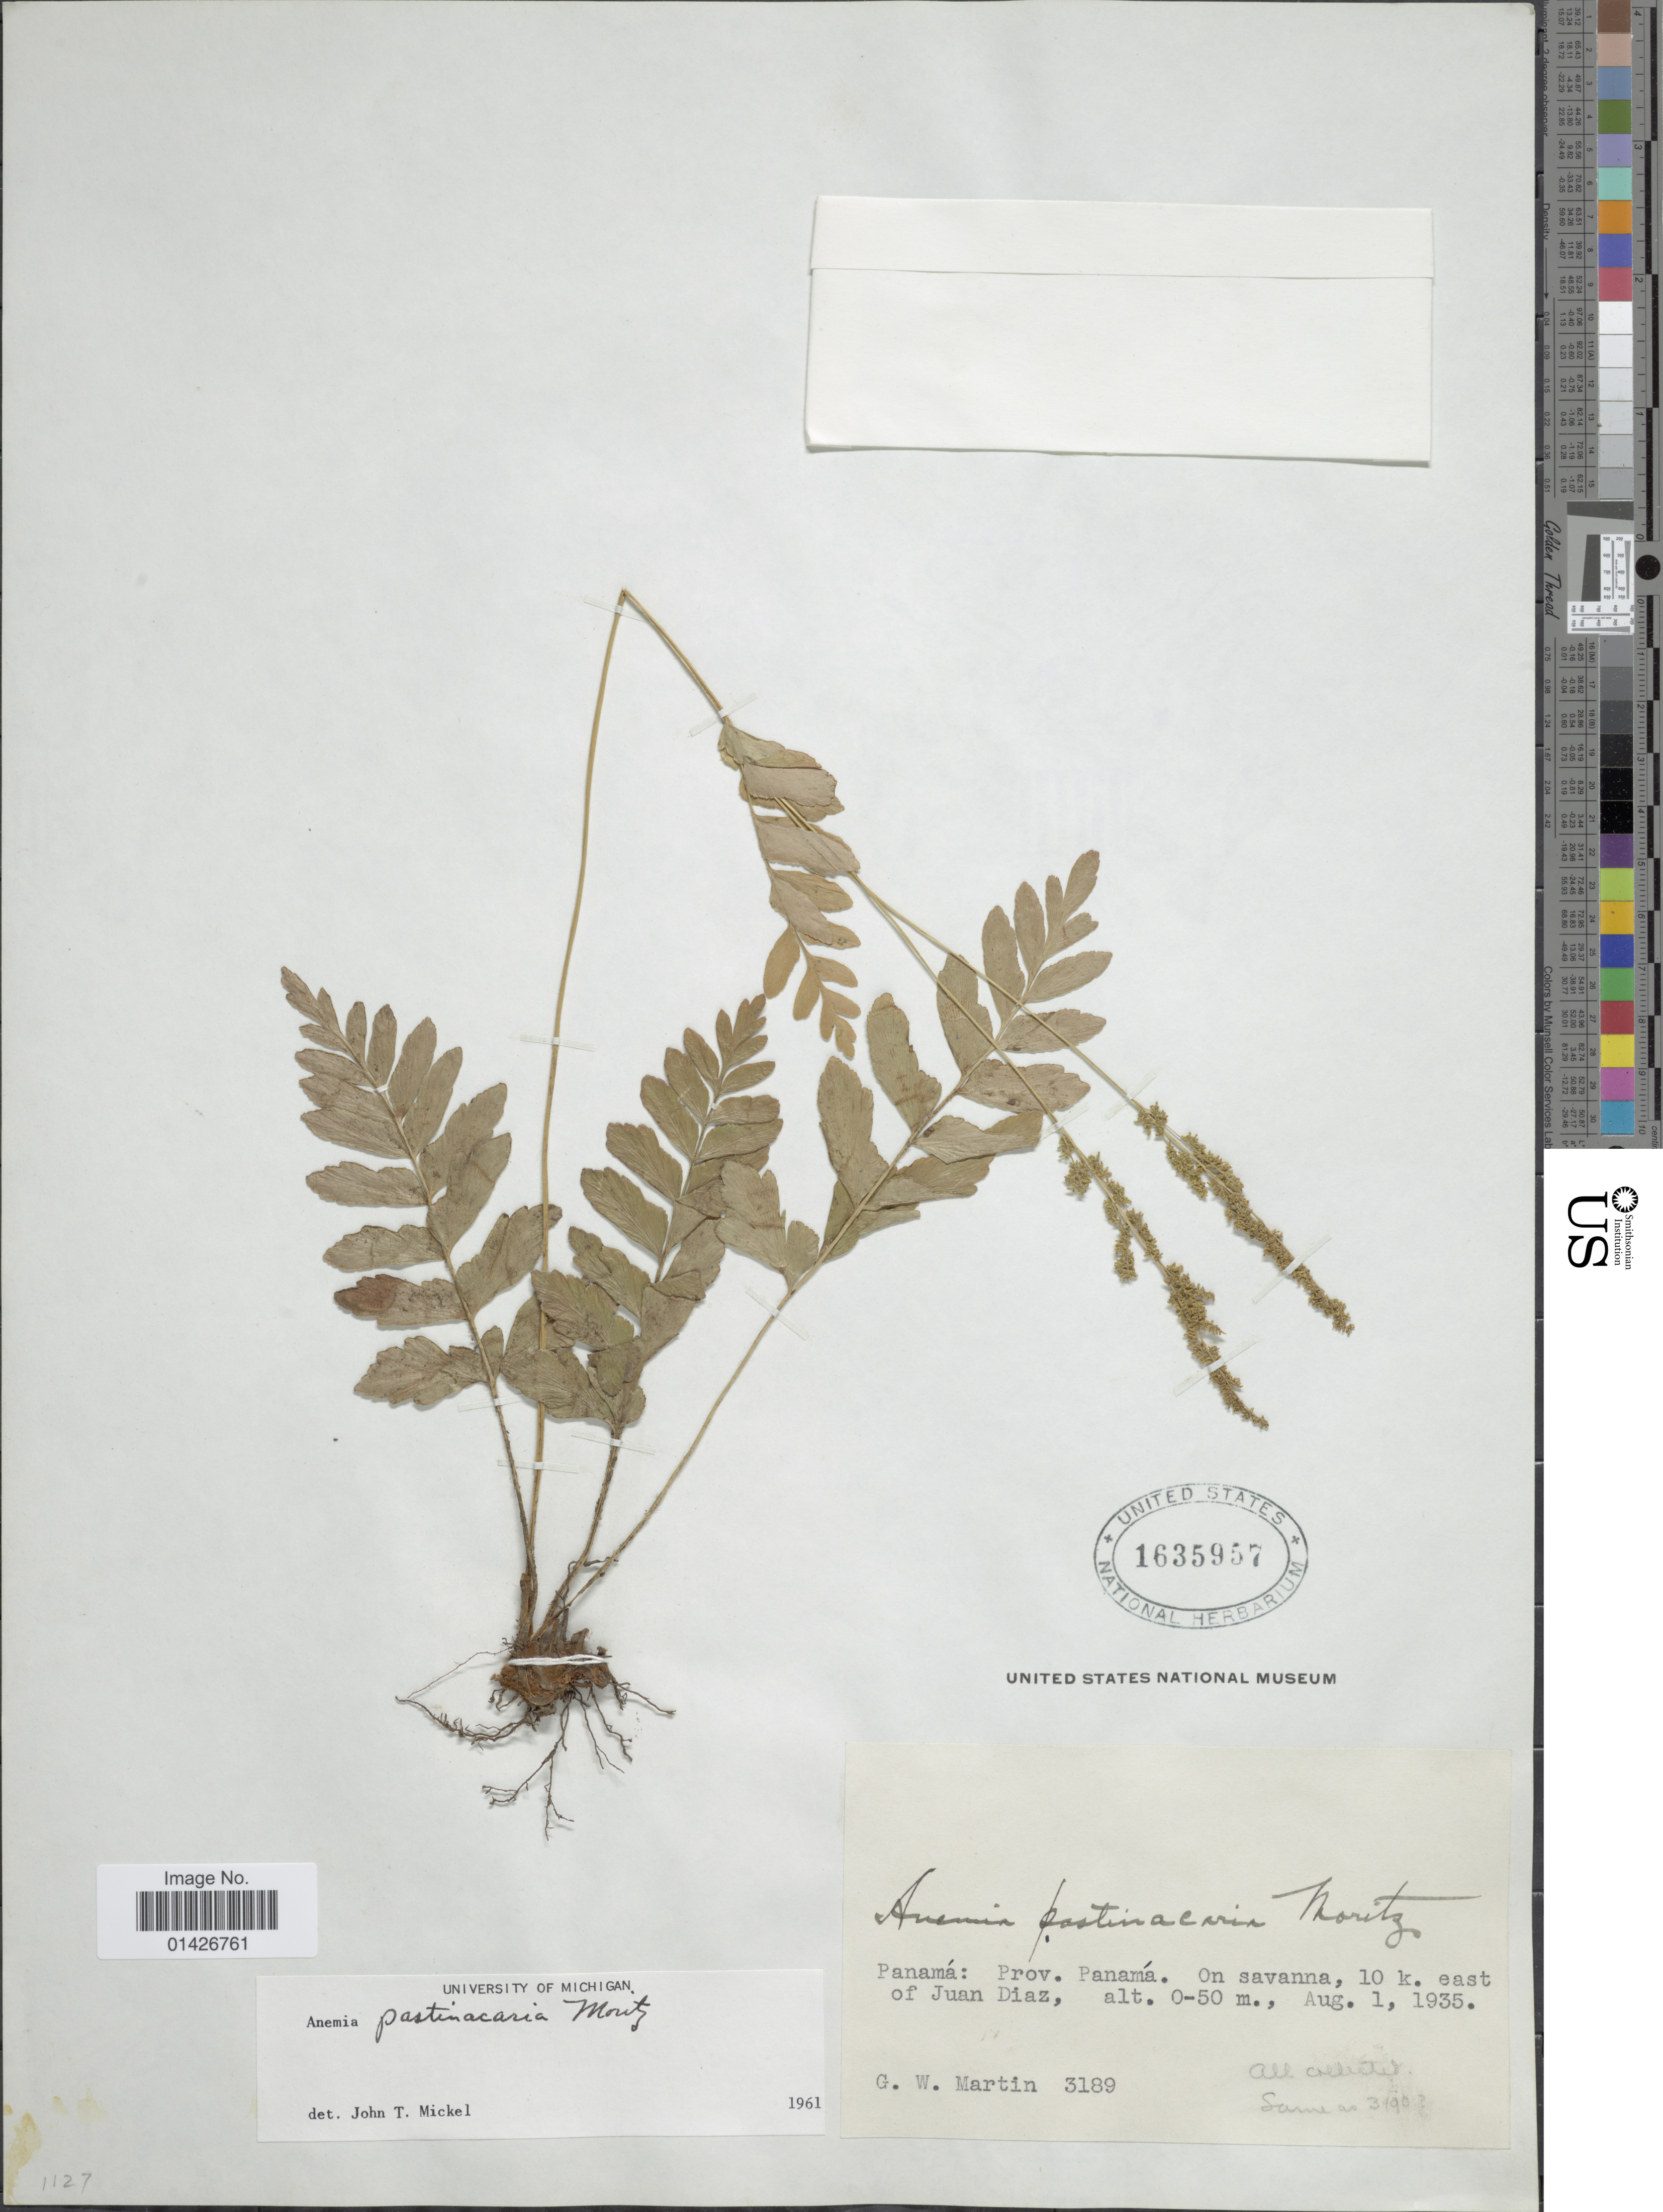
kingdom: Plantae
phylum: Tracheophyta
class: Polypodiopsida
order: Schizaeales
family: Anemiaceae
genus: Anemia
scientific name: Anemia pastinacaria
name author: Moritz ex Prantl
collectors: G. W. Martin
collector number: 3189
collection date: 1935-08-01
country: Panama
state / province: Panamá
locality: On savvana, 10 k. east of Juan Diaz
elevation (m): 0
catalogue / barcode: US 1635957